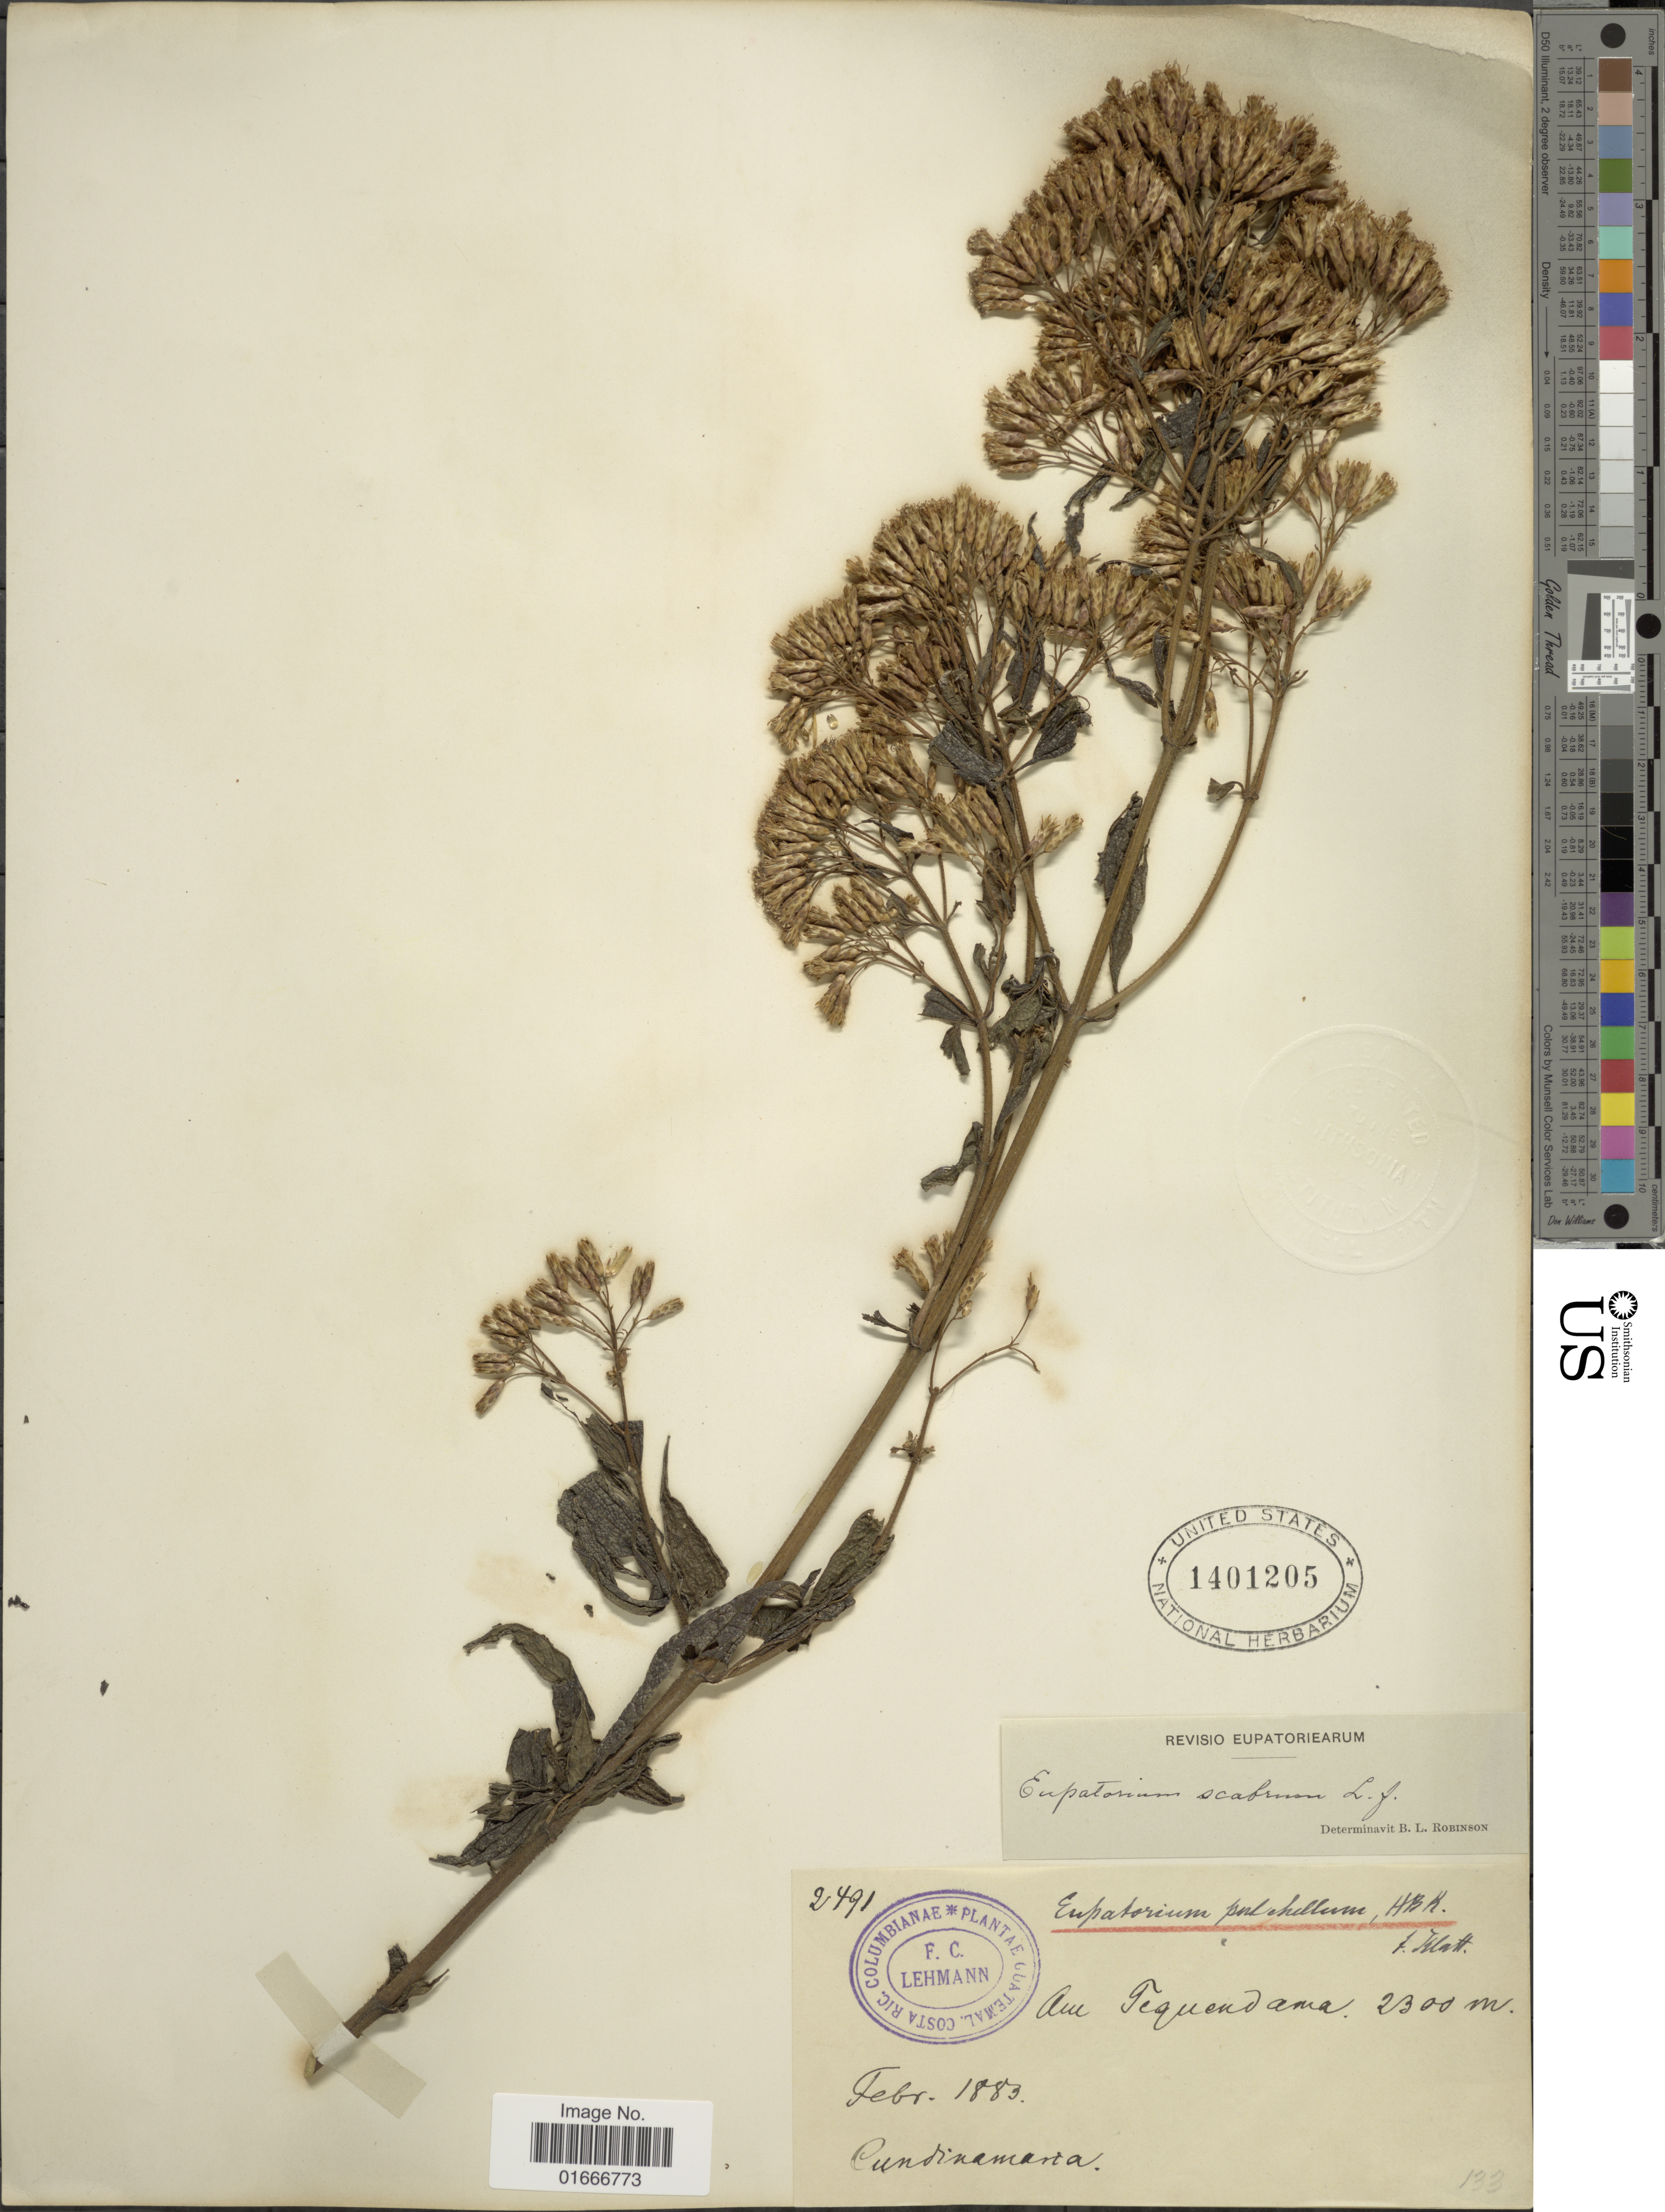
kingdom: Plantae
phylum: Tracheophyta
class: Magnoliopsida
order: Asterales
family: Asteraceae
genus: Chromolaena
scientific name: Chromolaena scabra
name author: (L. f.) R.M. King & H. Rob.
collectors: F. C. Lehmann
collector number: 2491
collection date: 1883-02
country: Colombia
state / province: Cundinamarca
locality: Am Tequendama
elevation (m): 2300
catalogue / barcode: US 1401205